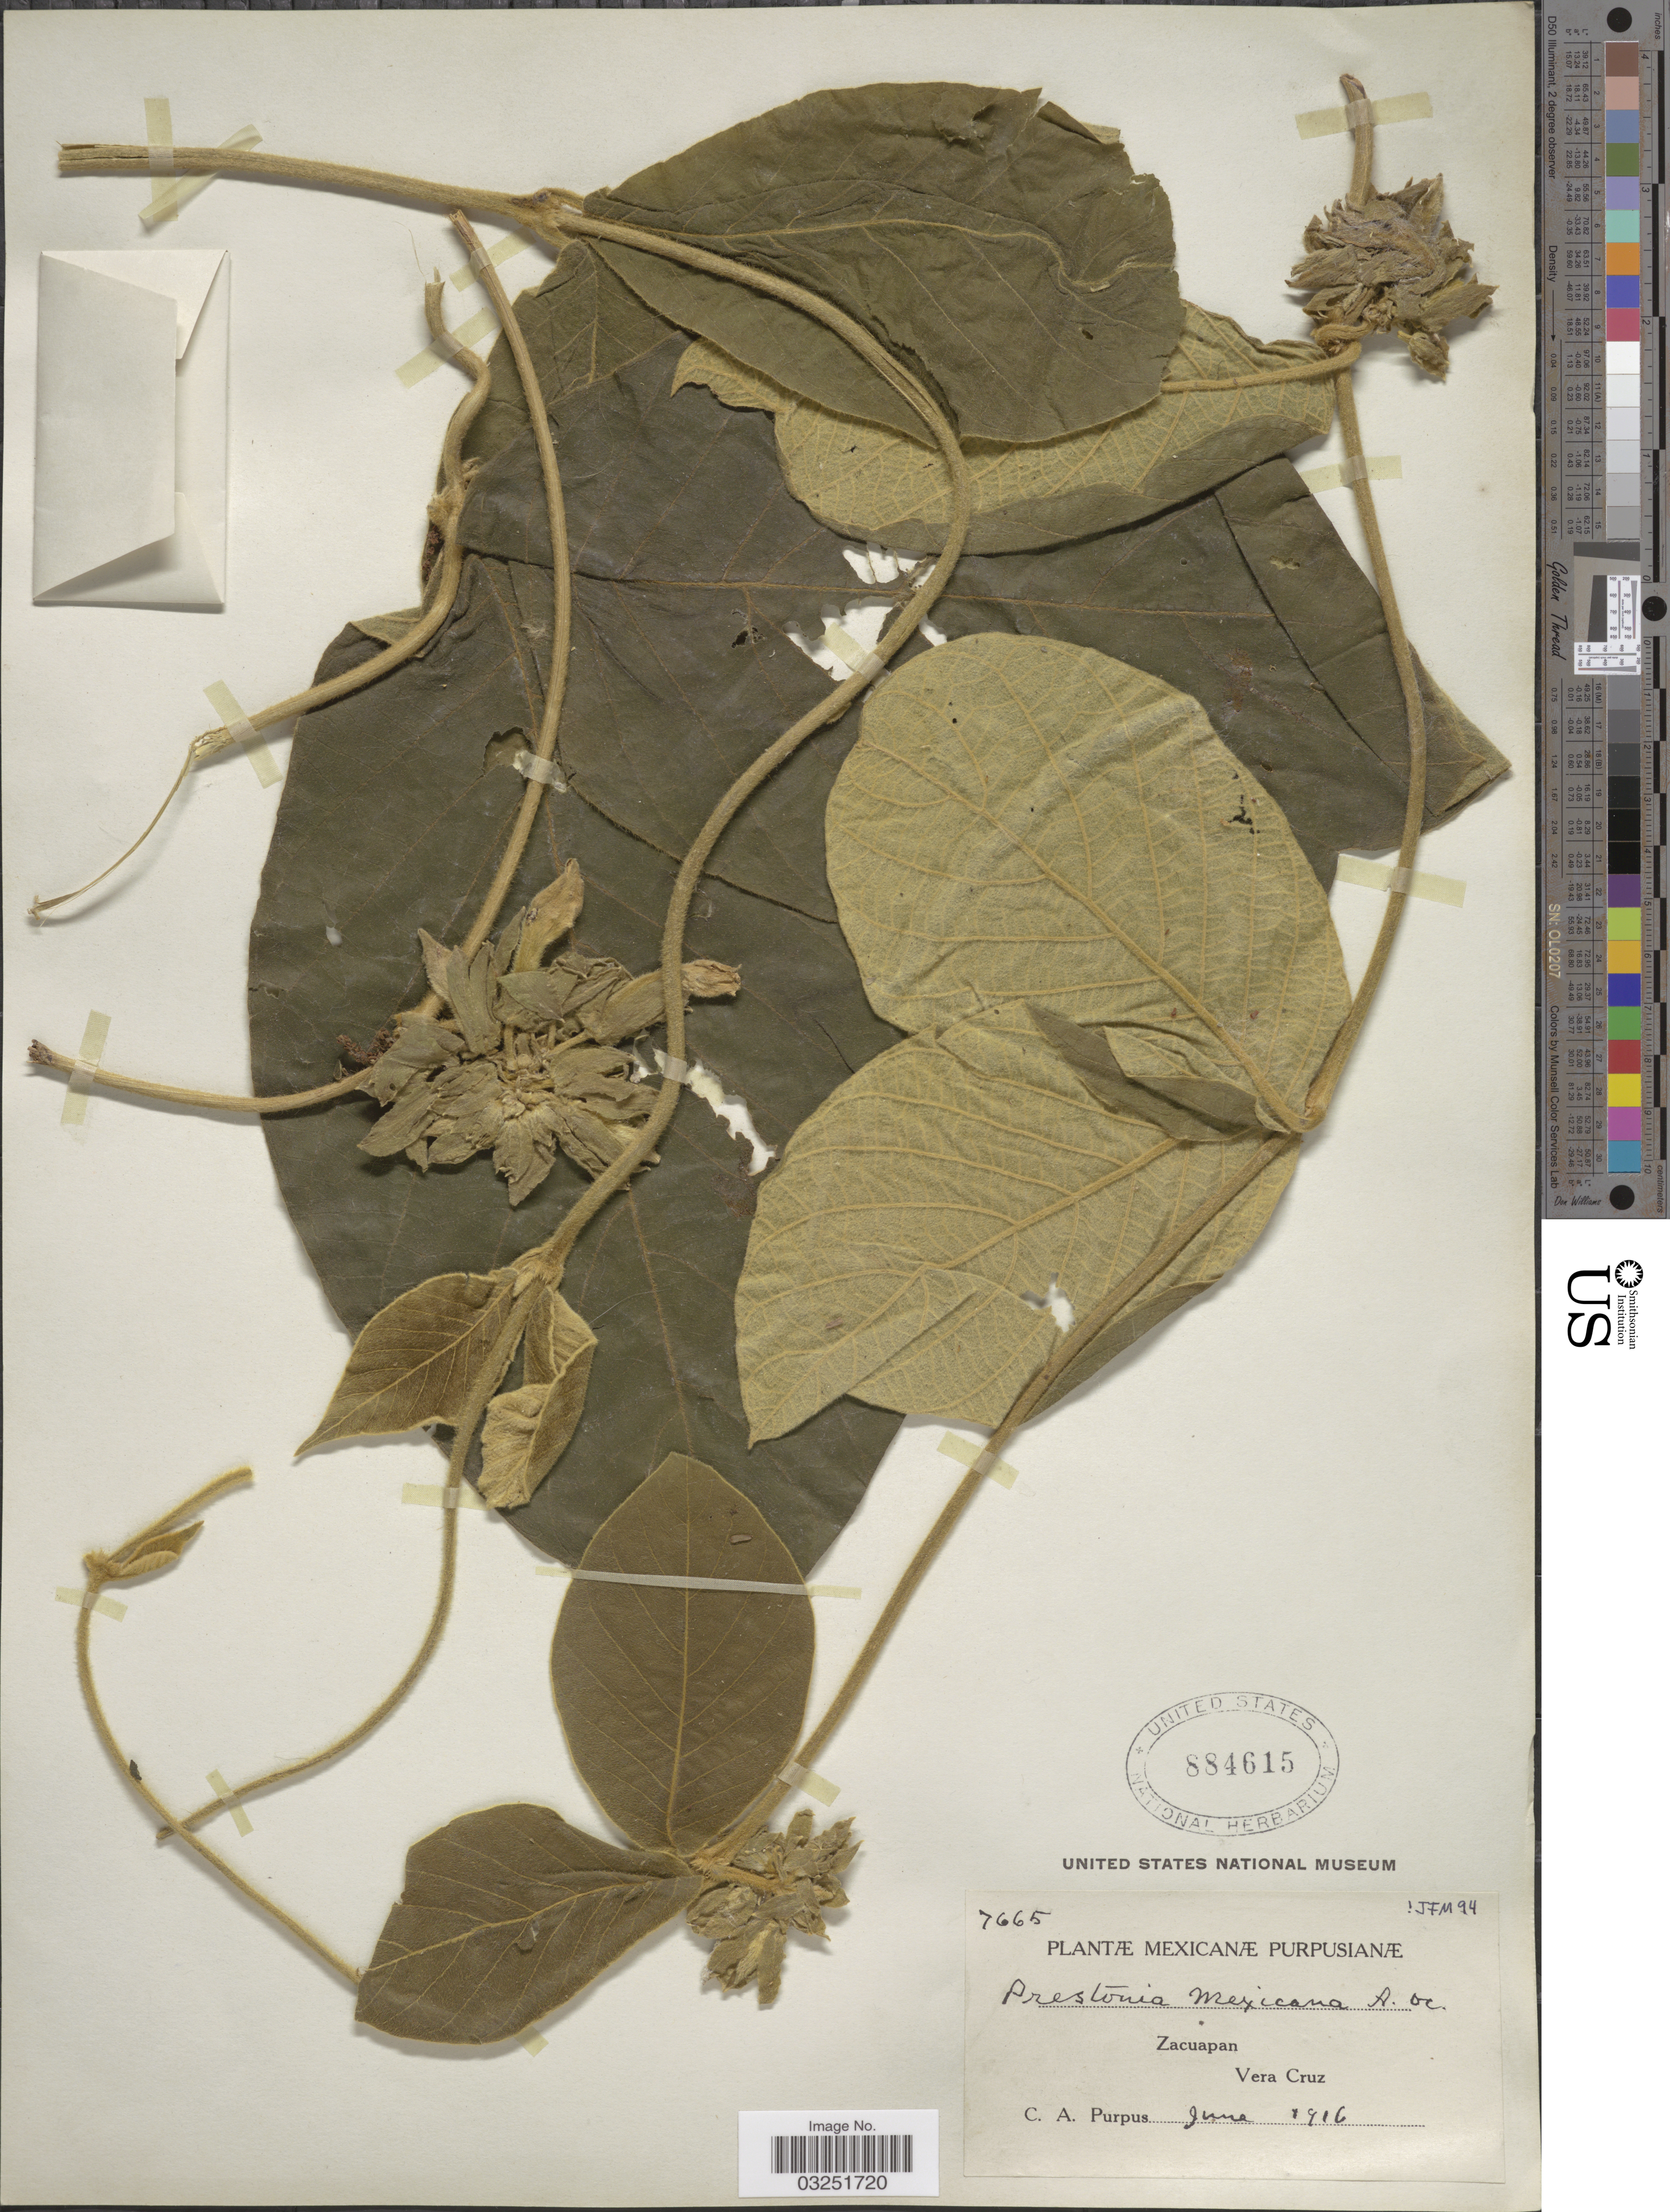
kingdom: Plantae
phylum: Tracheophyta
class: Magnoliopsida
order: Gentianales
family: Apocynaceae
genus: Prestonia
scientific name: Prestonia mexicana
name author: DC.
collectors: C. A. Purpus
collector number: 7665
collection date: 1916-06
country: Mexico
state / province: Veracruz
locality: Zacuapan, Vera Cruz.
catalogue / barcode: US 884615